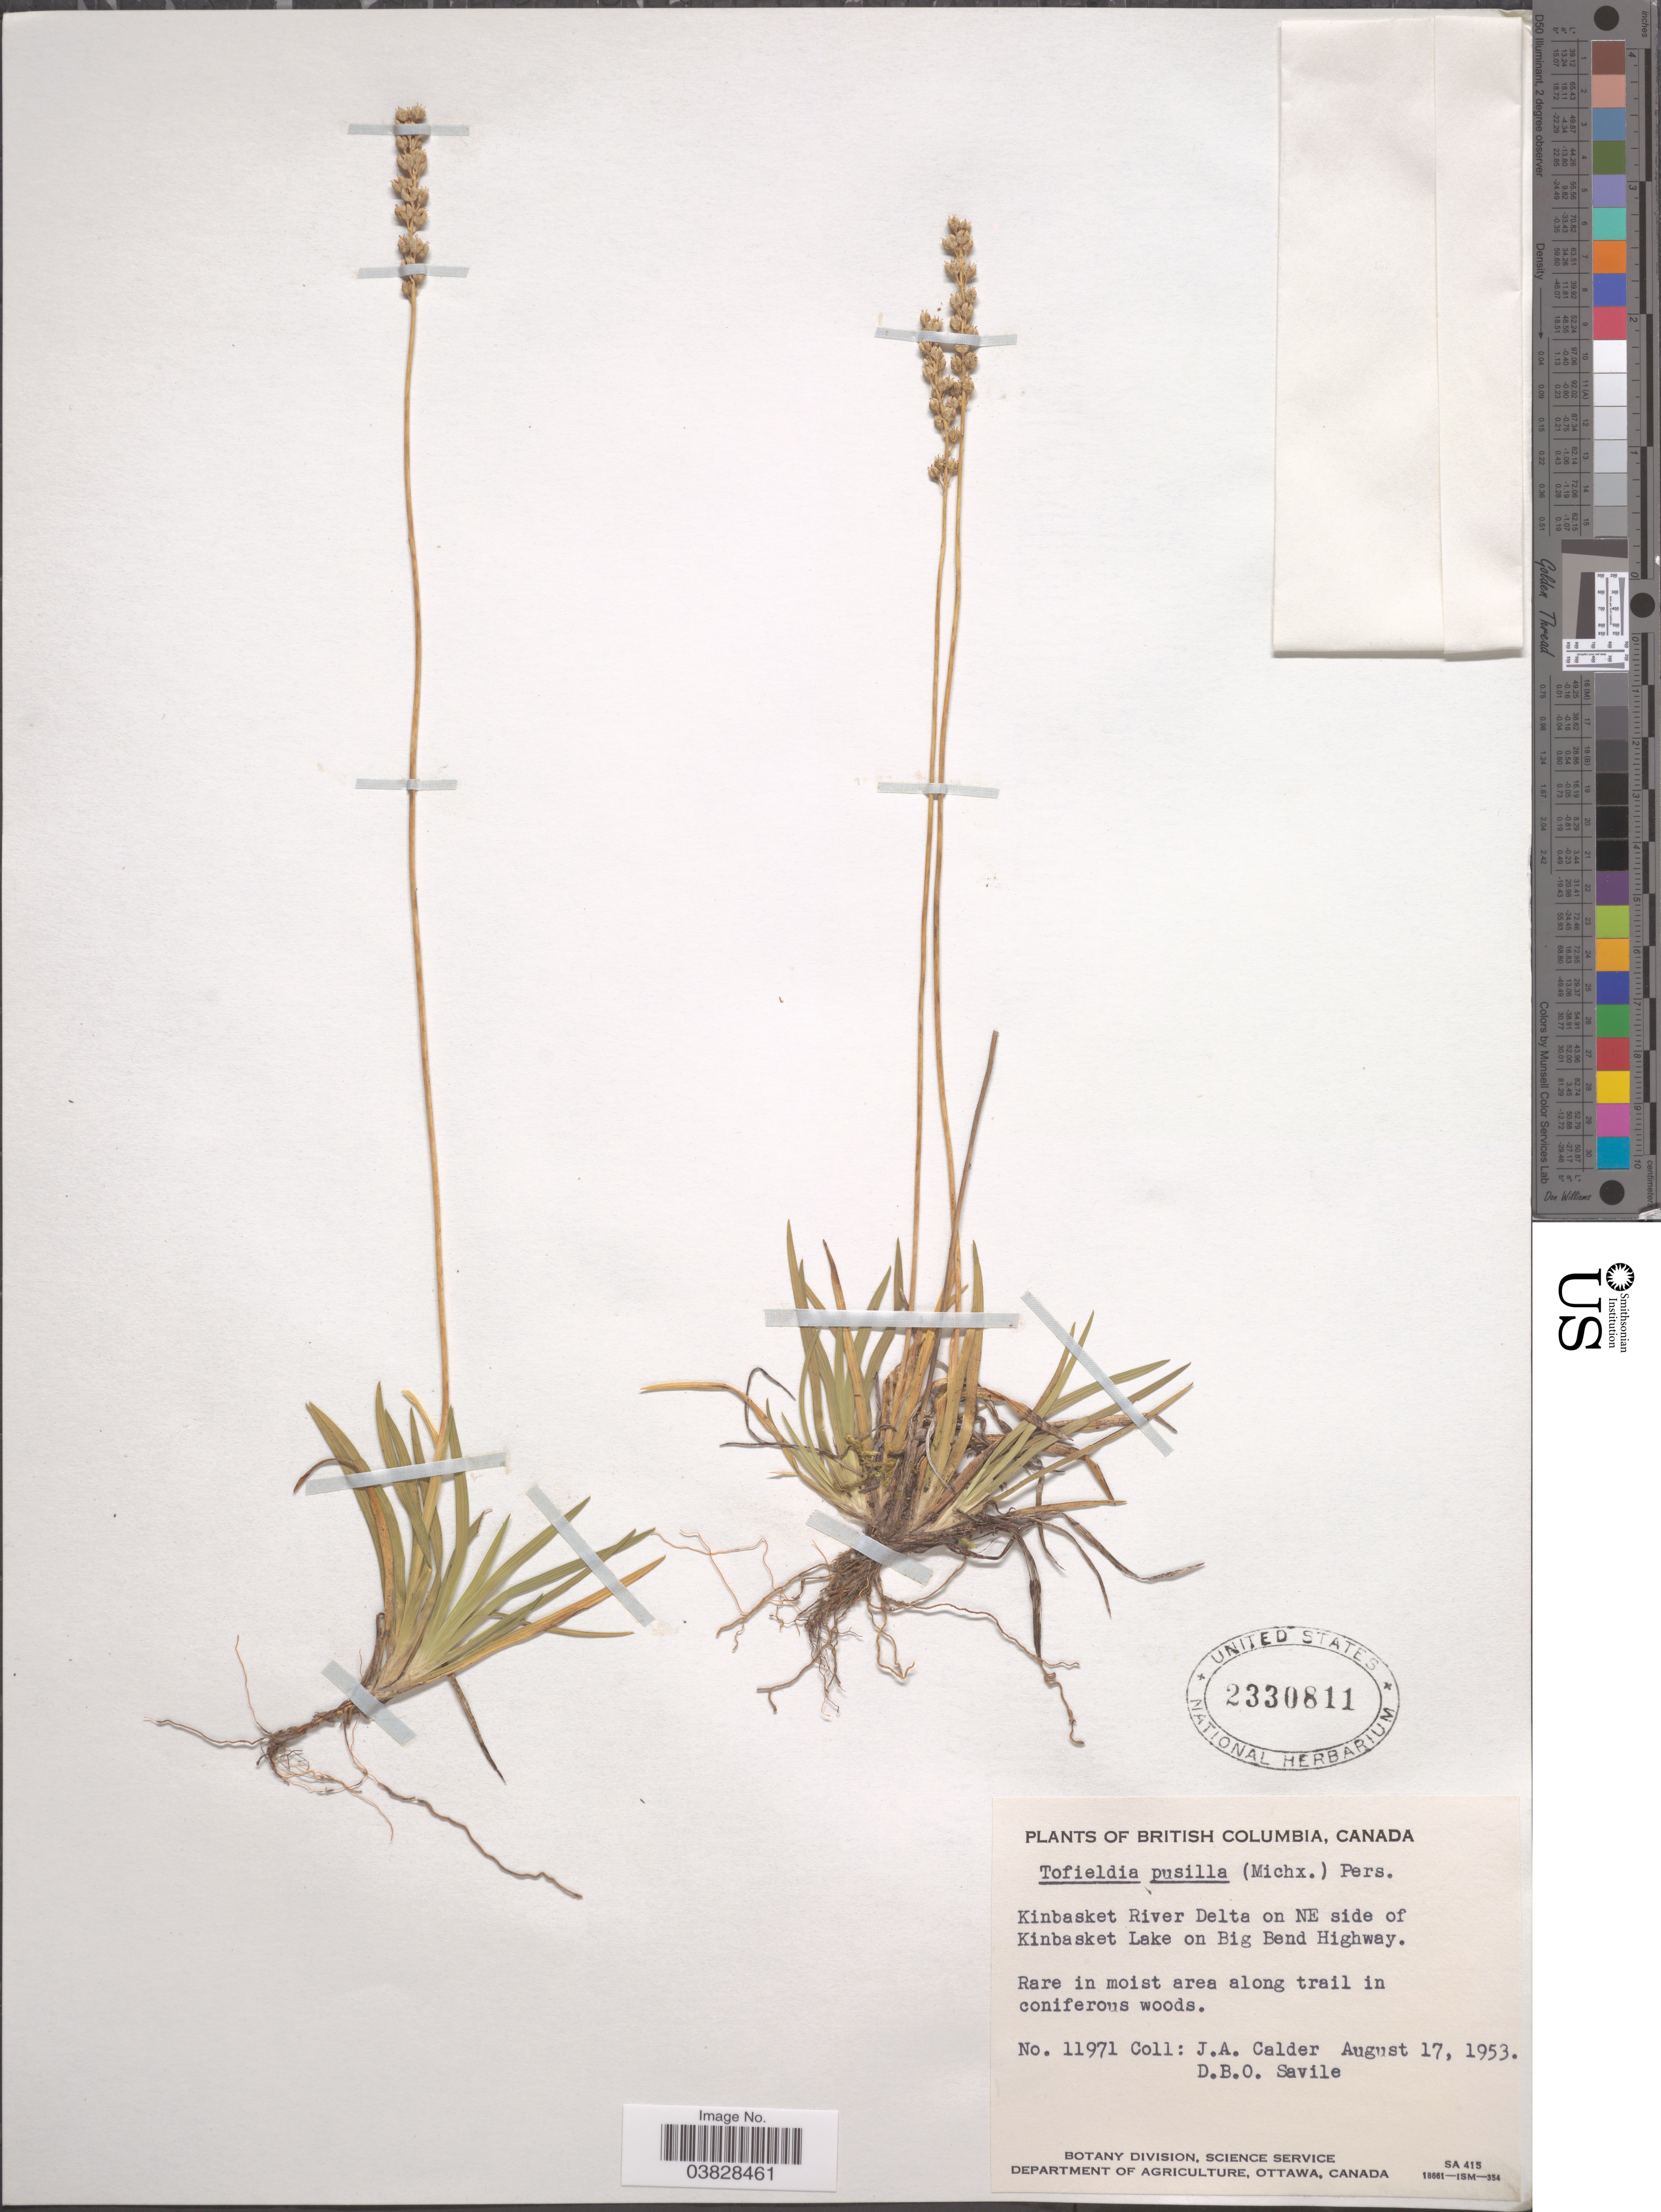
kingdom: Plantae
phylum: Tracheophyta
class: Liliopsida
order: Alismatales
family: Tofieldiaceae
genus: Tofieldia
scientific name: Tofieldia pusilla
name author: (Michx.) Pers.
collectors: J. A. Calder & D. Savile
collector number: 11971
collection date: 1953-08-17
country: Canada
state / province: British Columbia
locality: Kinbasket River Delta on NE side of Kinbasket Lake on Big Bend Highway.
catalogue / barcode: US 2330811